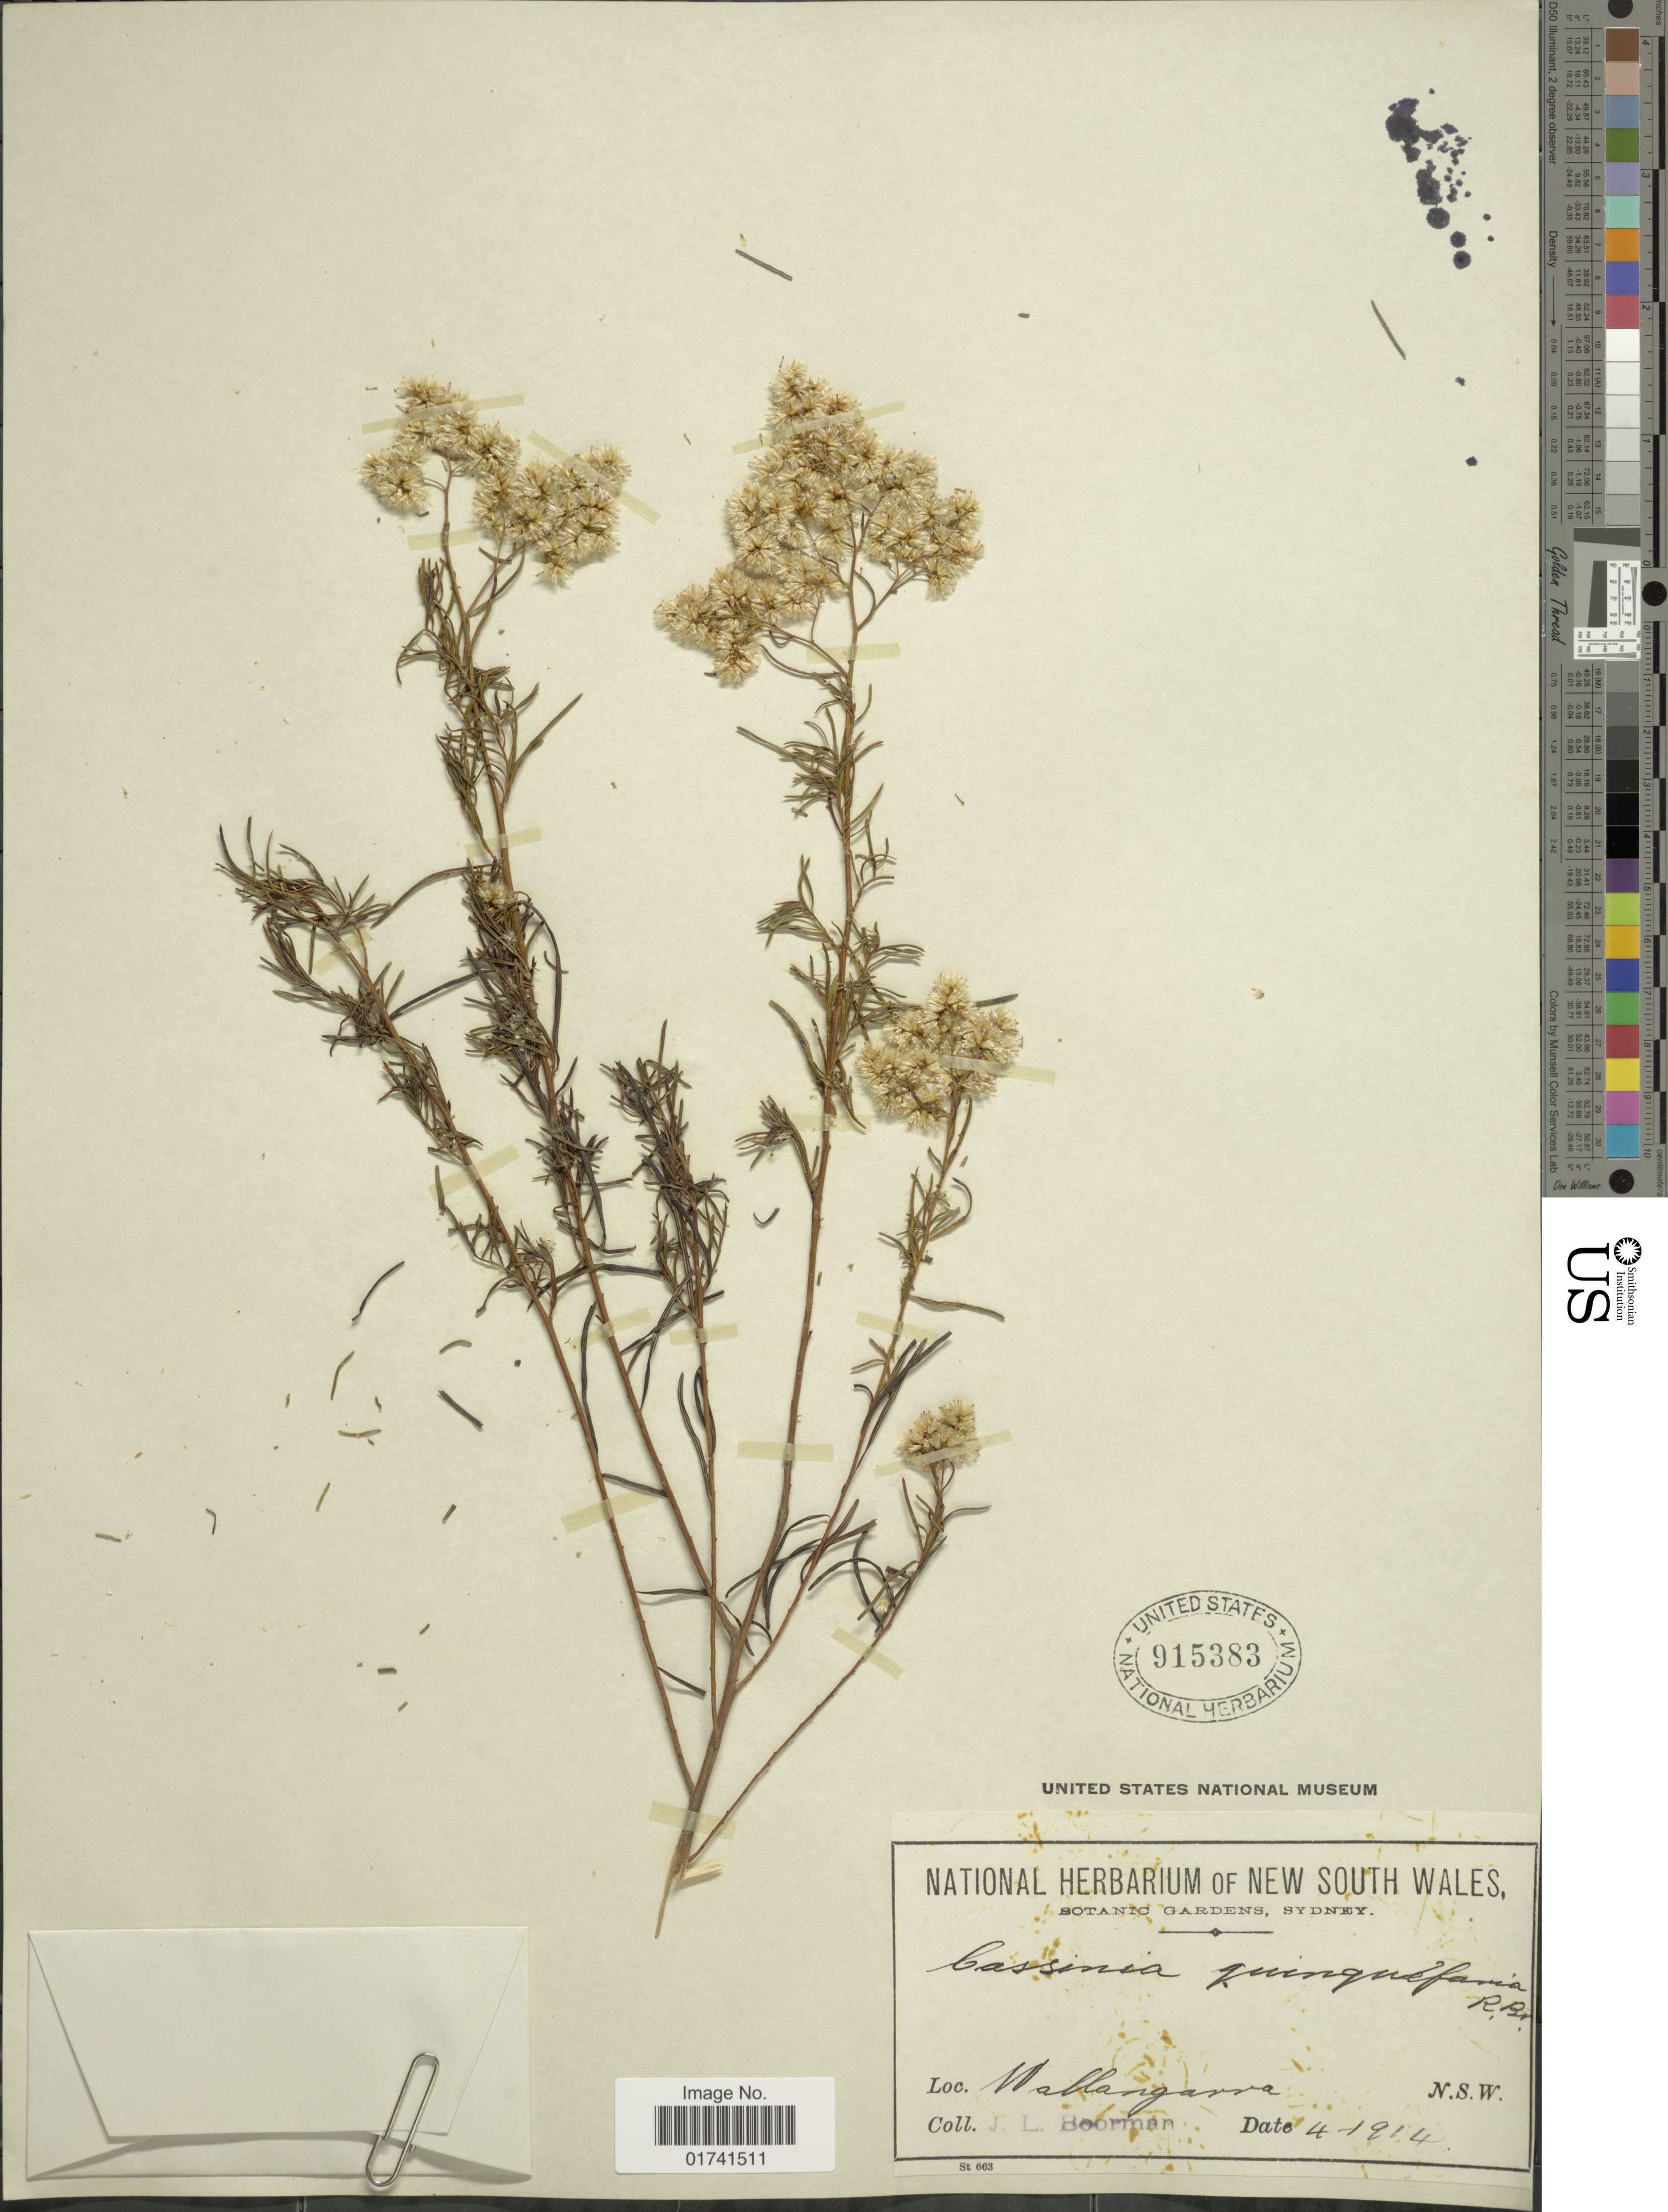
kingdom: Plantae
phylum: Tracheophyta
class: Magnoliopsida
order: Asterales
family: Asteraceae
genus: Cassinia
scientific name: Cassinia quiquefaria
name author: R. Br.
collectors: J. Boorman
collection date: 1914-04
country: Australia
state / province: New South Wales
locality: Wallangarra.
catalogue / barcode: US 915383